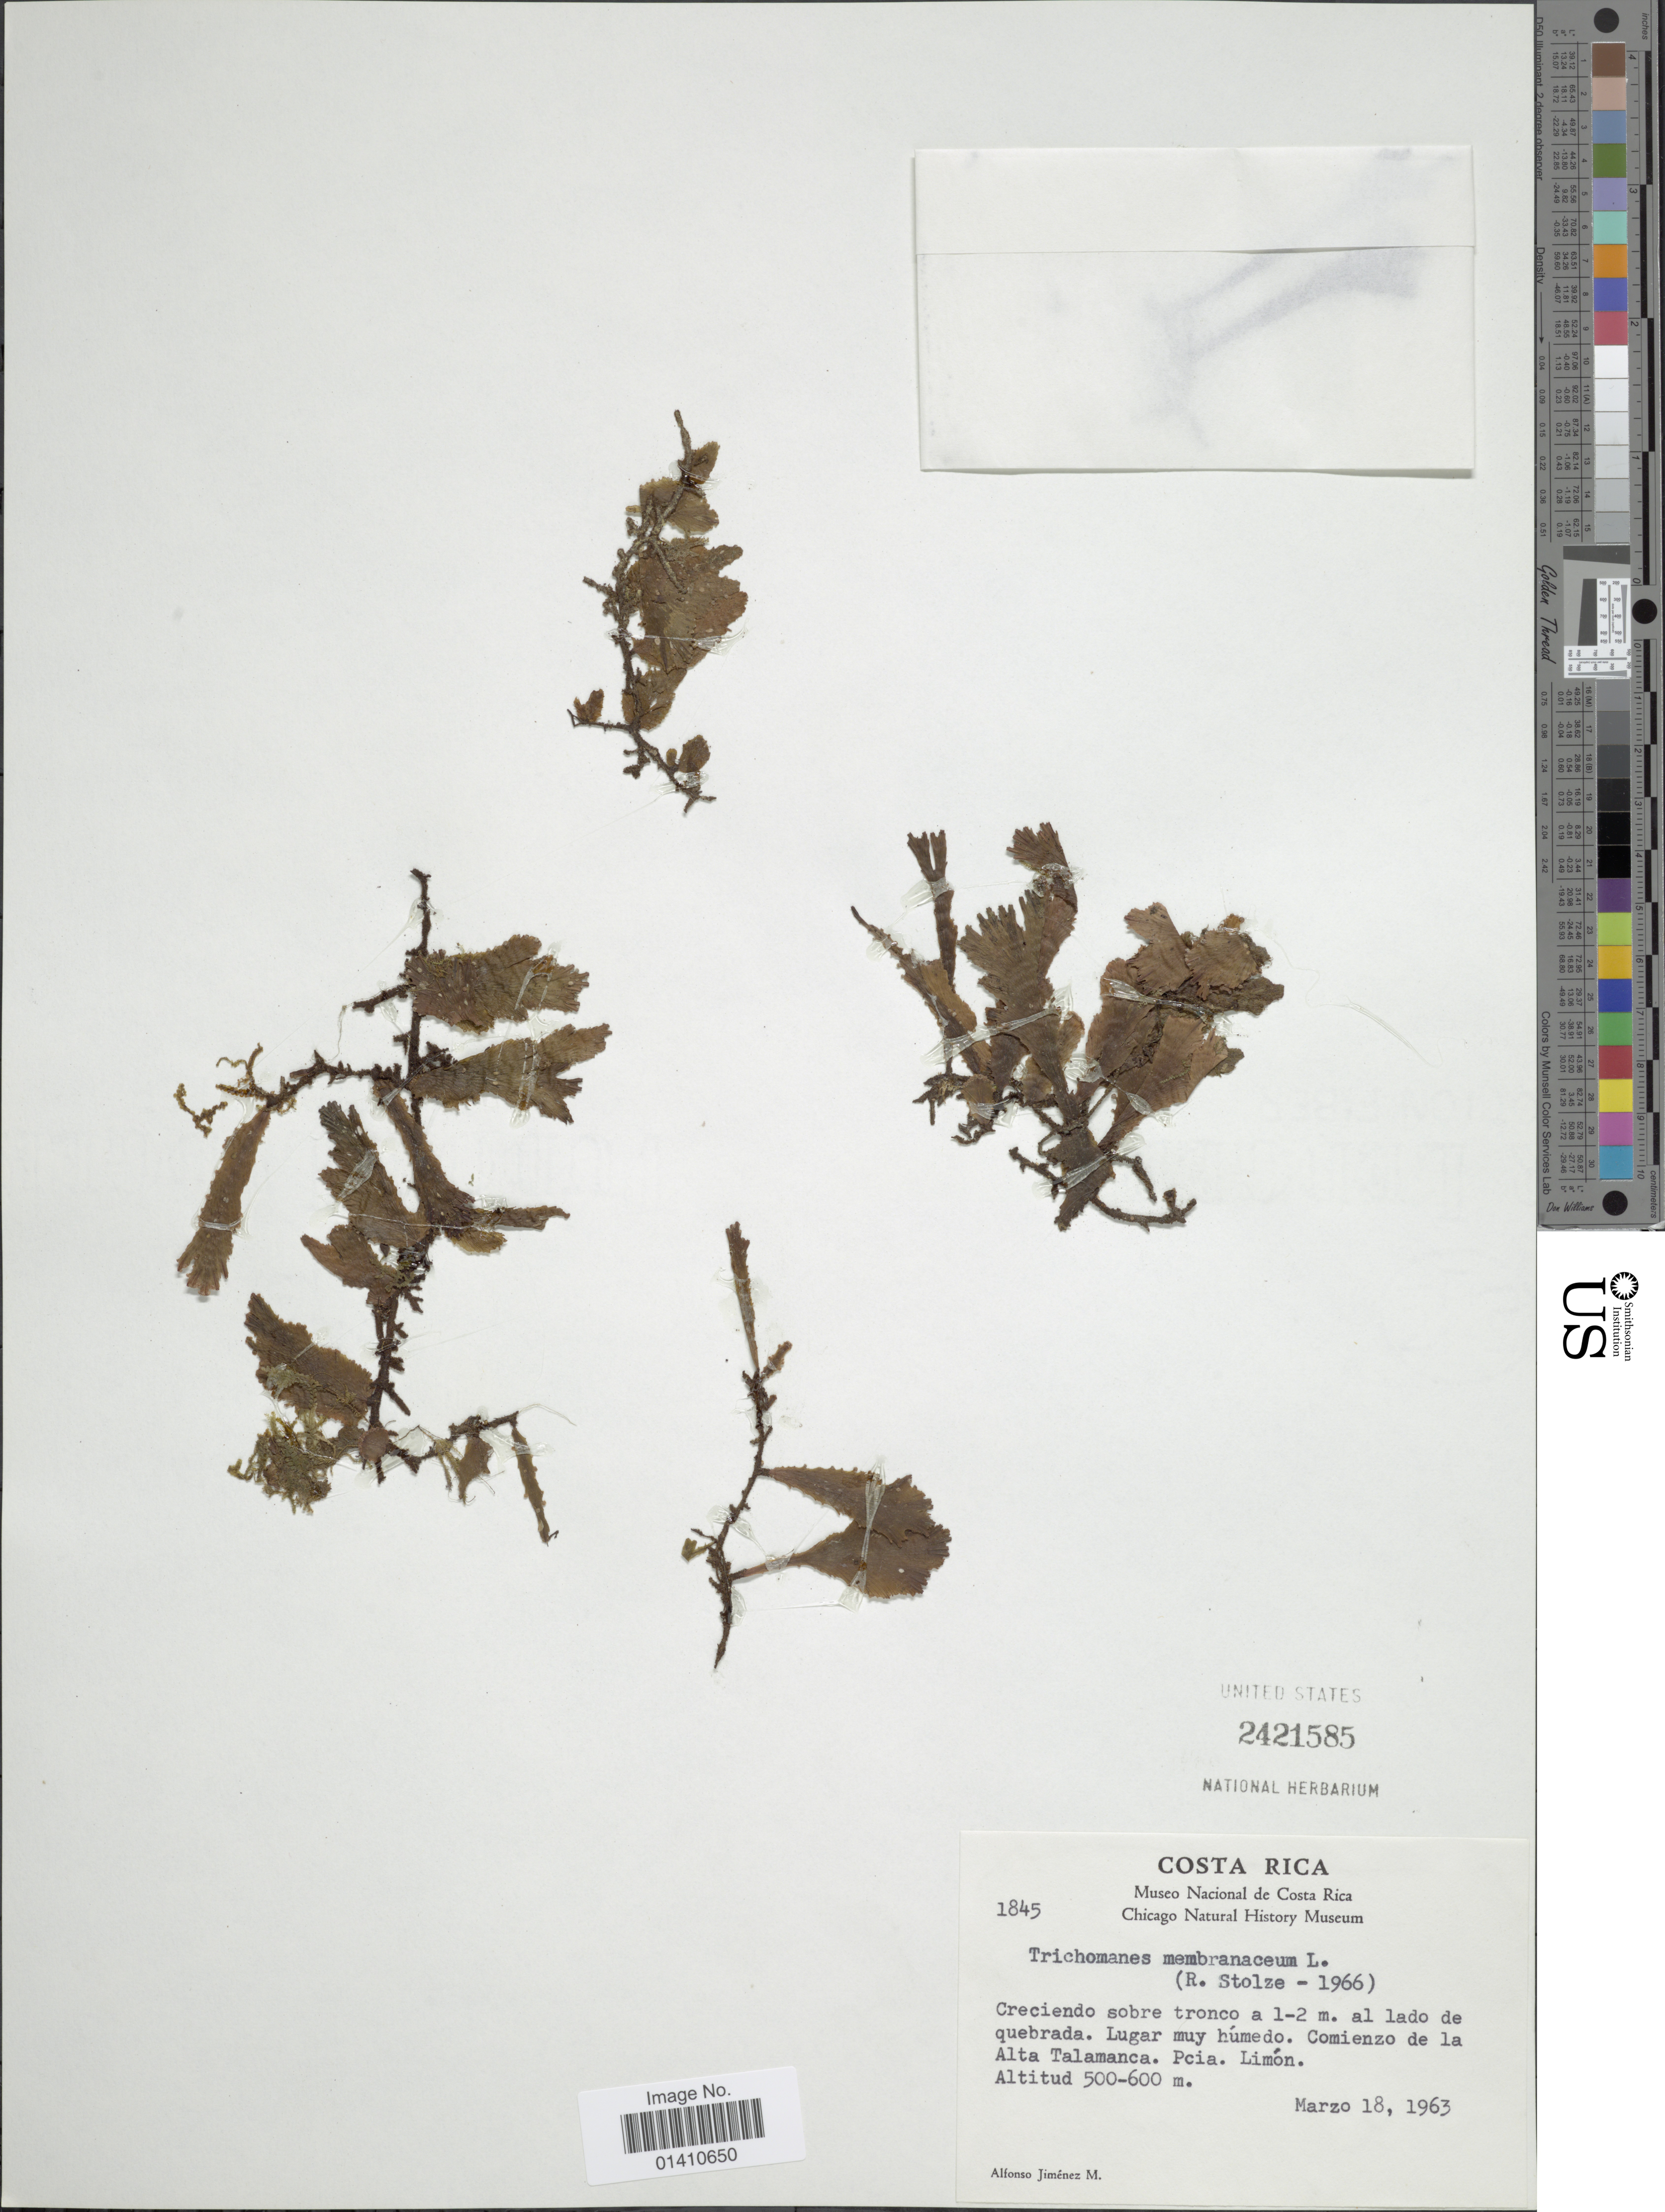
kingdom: Plantae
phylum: Tracheophyta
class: Polypodiopsida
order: Hymenophyllales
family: Hymenophyllaceae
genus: Didymoglossum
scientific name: Didymoglossum membranaceum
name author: (L.) Vareschi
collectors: A. Jimenez M.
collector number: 1845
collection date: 1963-03-18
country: Costa Rica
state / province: Limón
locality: Creciendo sobre tronco a 1-2 m. al lado de quebrada. Lugar muy humedo. Comienzo de la Alta Talamanca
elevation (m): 500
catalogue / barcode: US 2421585